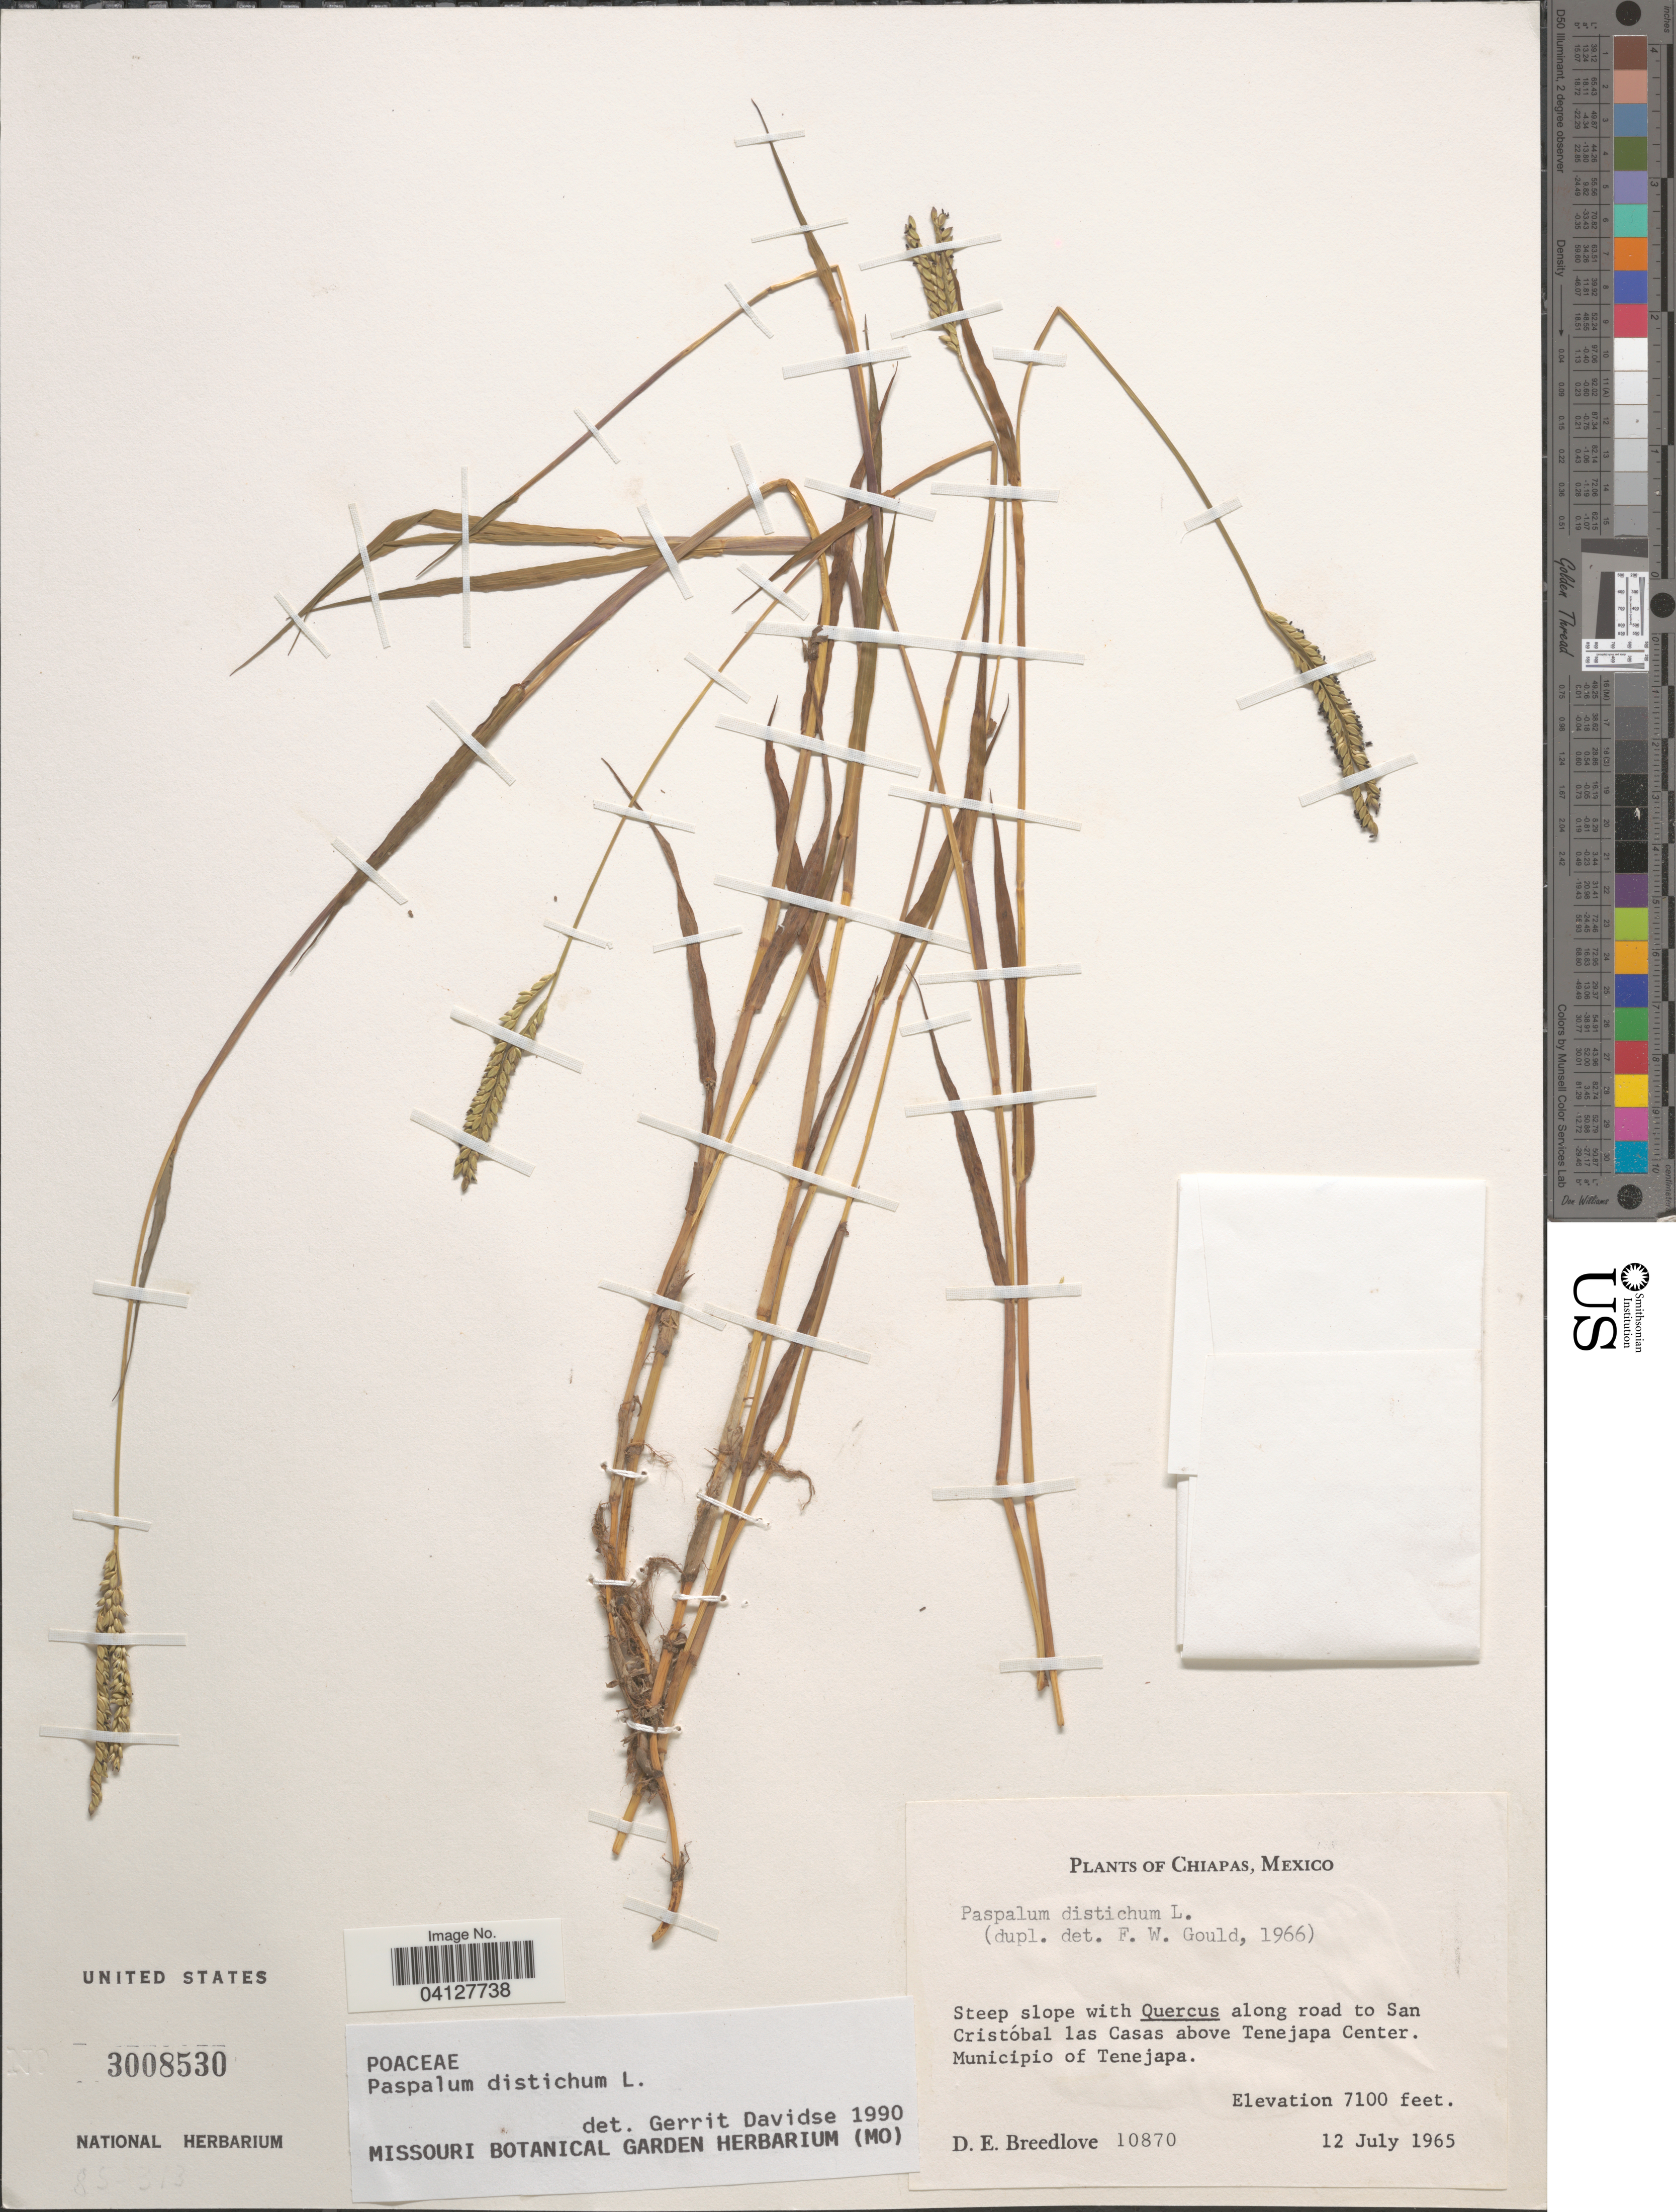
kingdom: Plantae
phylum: Tracheophyta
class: Liliopsida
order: Poales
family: Poaceae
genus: Paspalum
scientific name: Paspalum distichum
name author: L.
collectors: D. E. Breedlove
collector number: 10870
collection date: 1965-07-12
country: Mexico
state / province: Chiapas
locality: Along road to San Cristóbal las Casas above Tenejapa Center. Municipio of Tenejapa.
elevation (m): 2164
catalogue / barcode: US 3008530